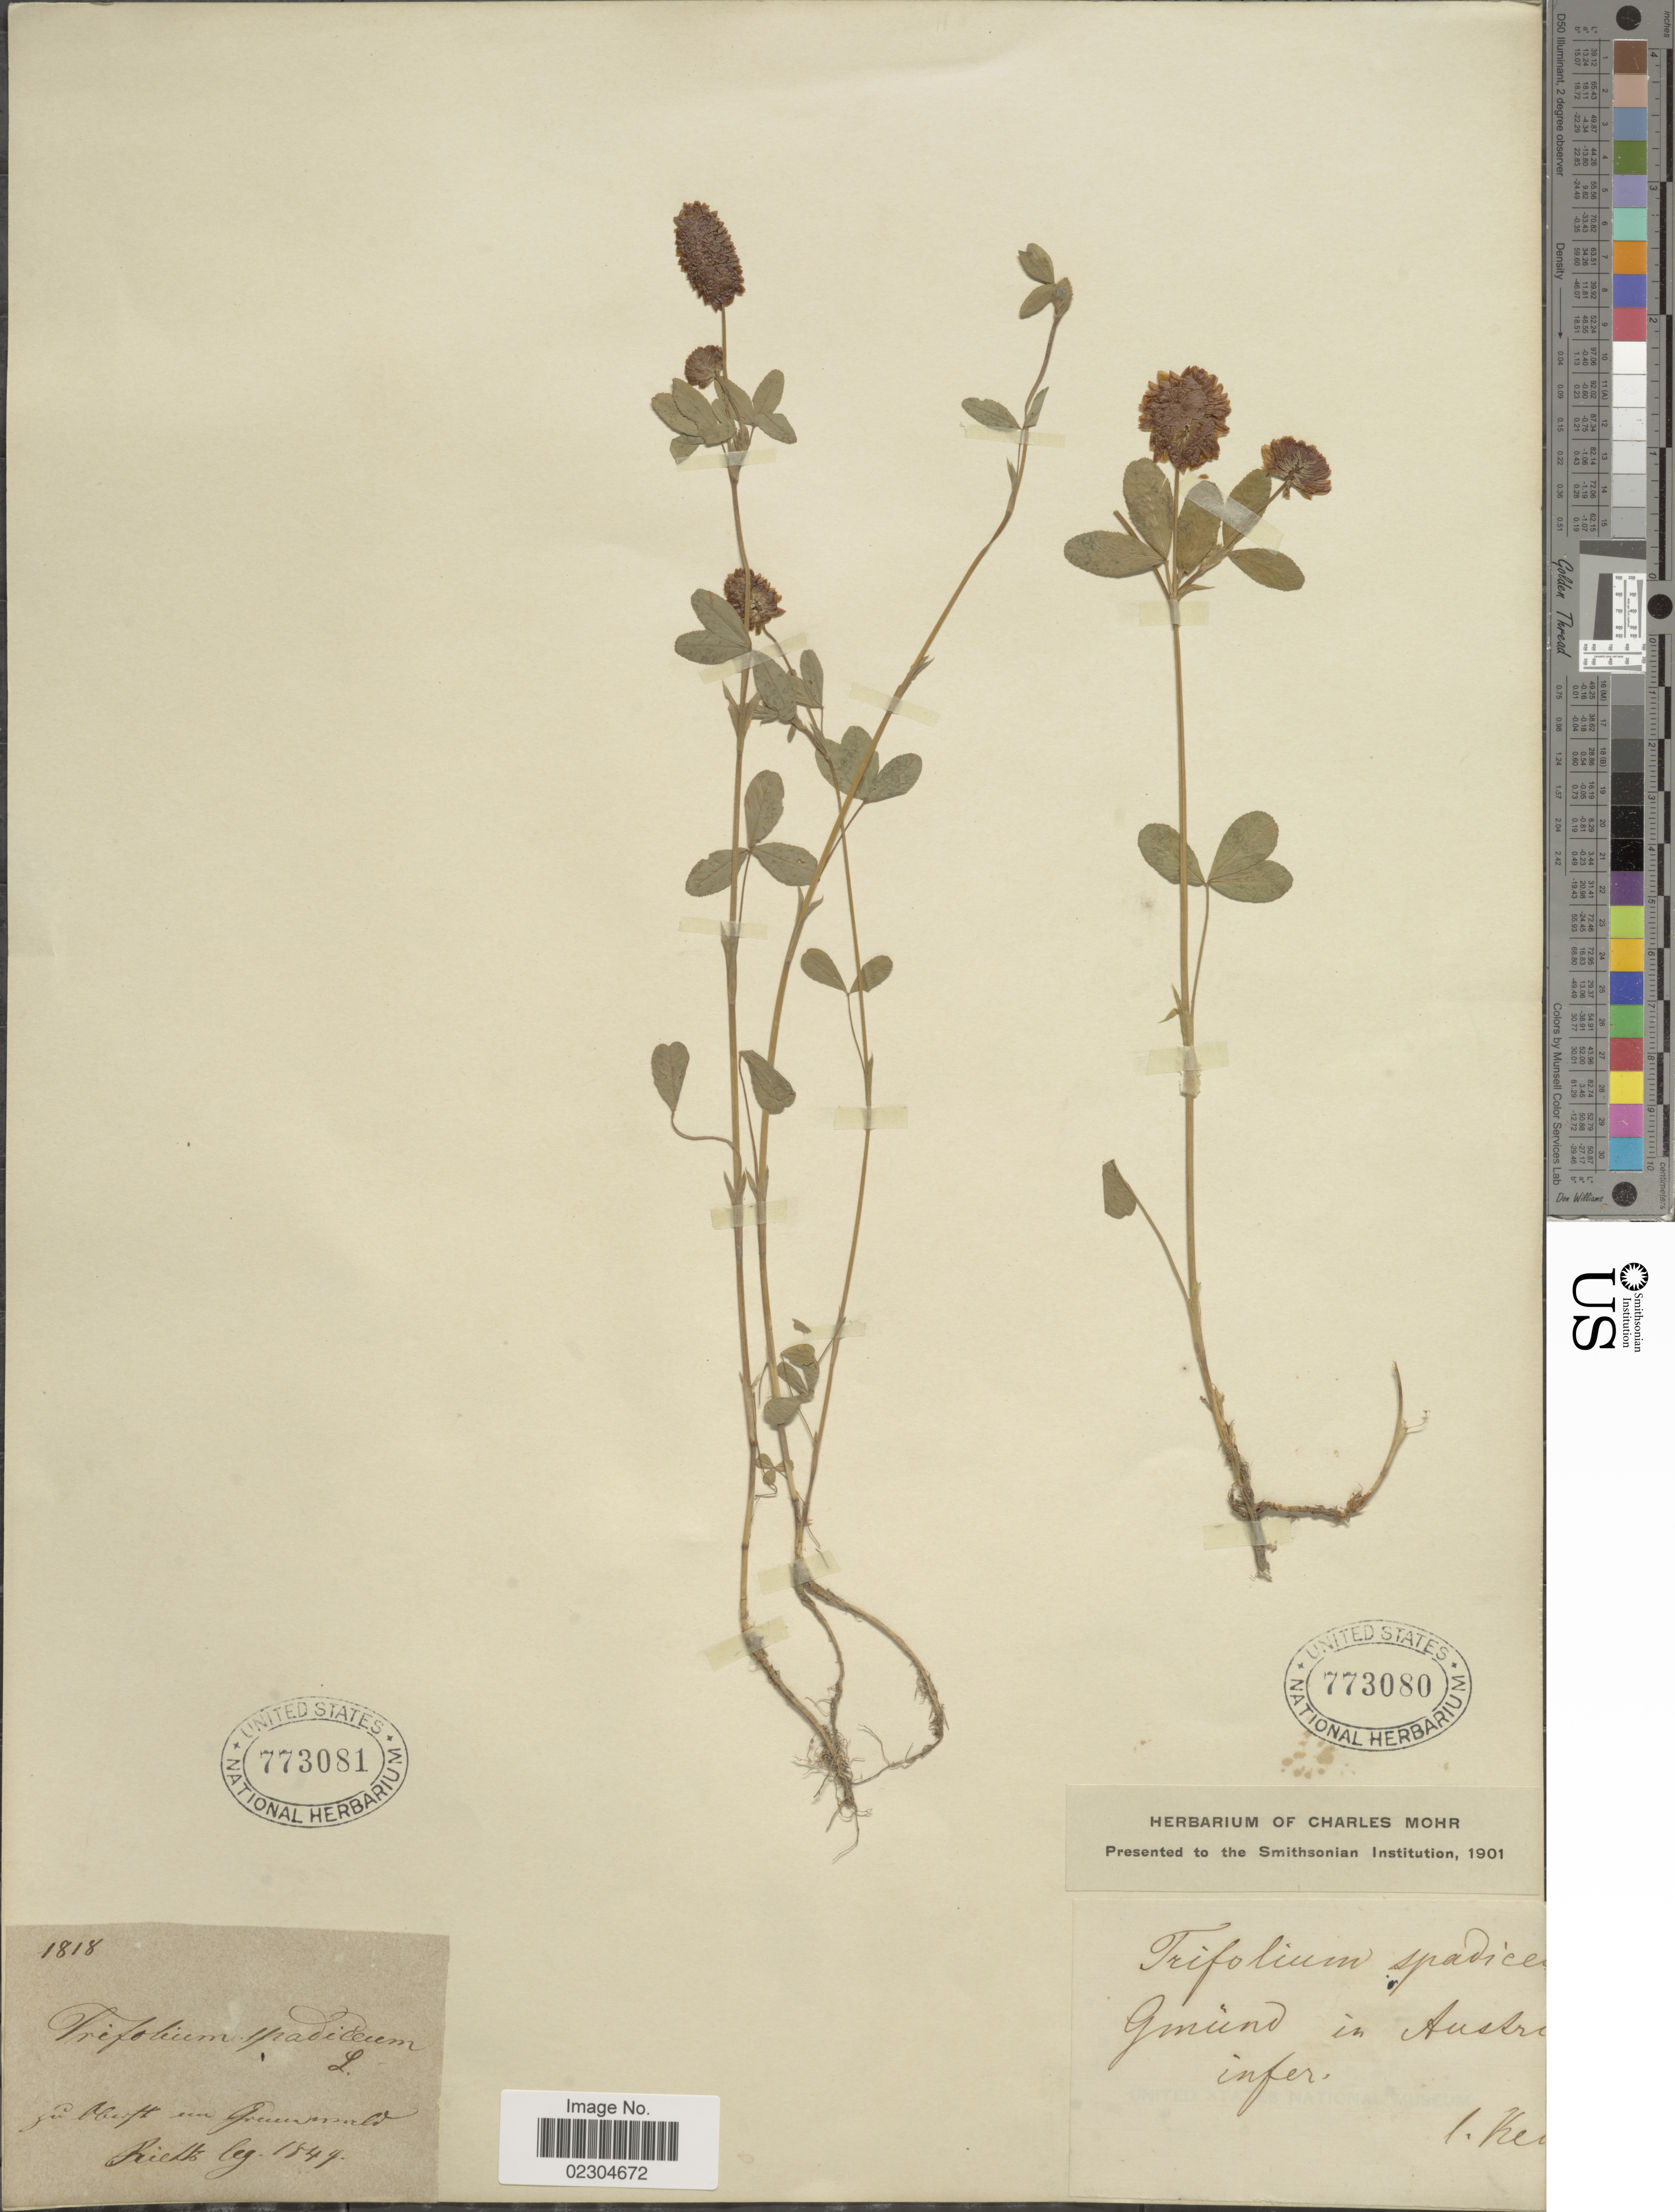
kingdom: Plantae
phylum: Tracheophyta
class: Magnoliopsida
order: Fabales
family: Fabaceae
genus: Trifolium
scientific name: Trifolium spadiceum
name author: L.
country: Austria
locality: Gmund in Austr [illegible text] infer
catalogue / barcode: US 773080-2